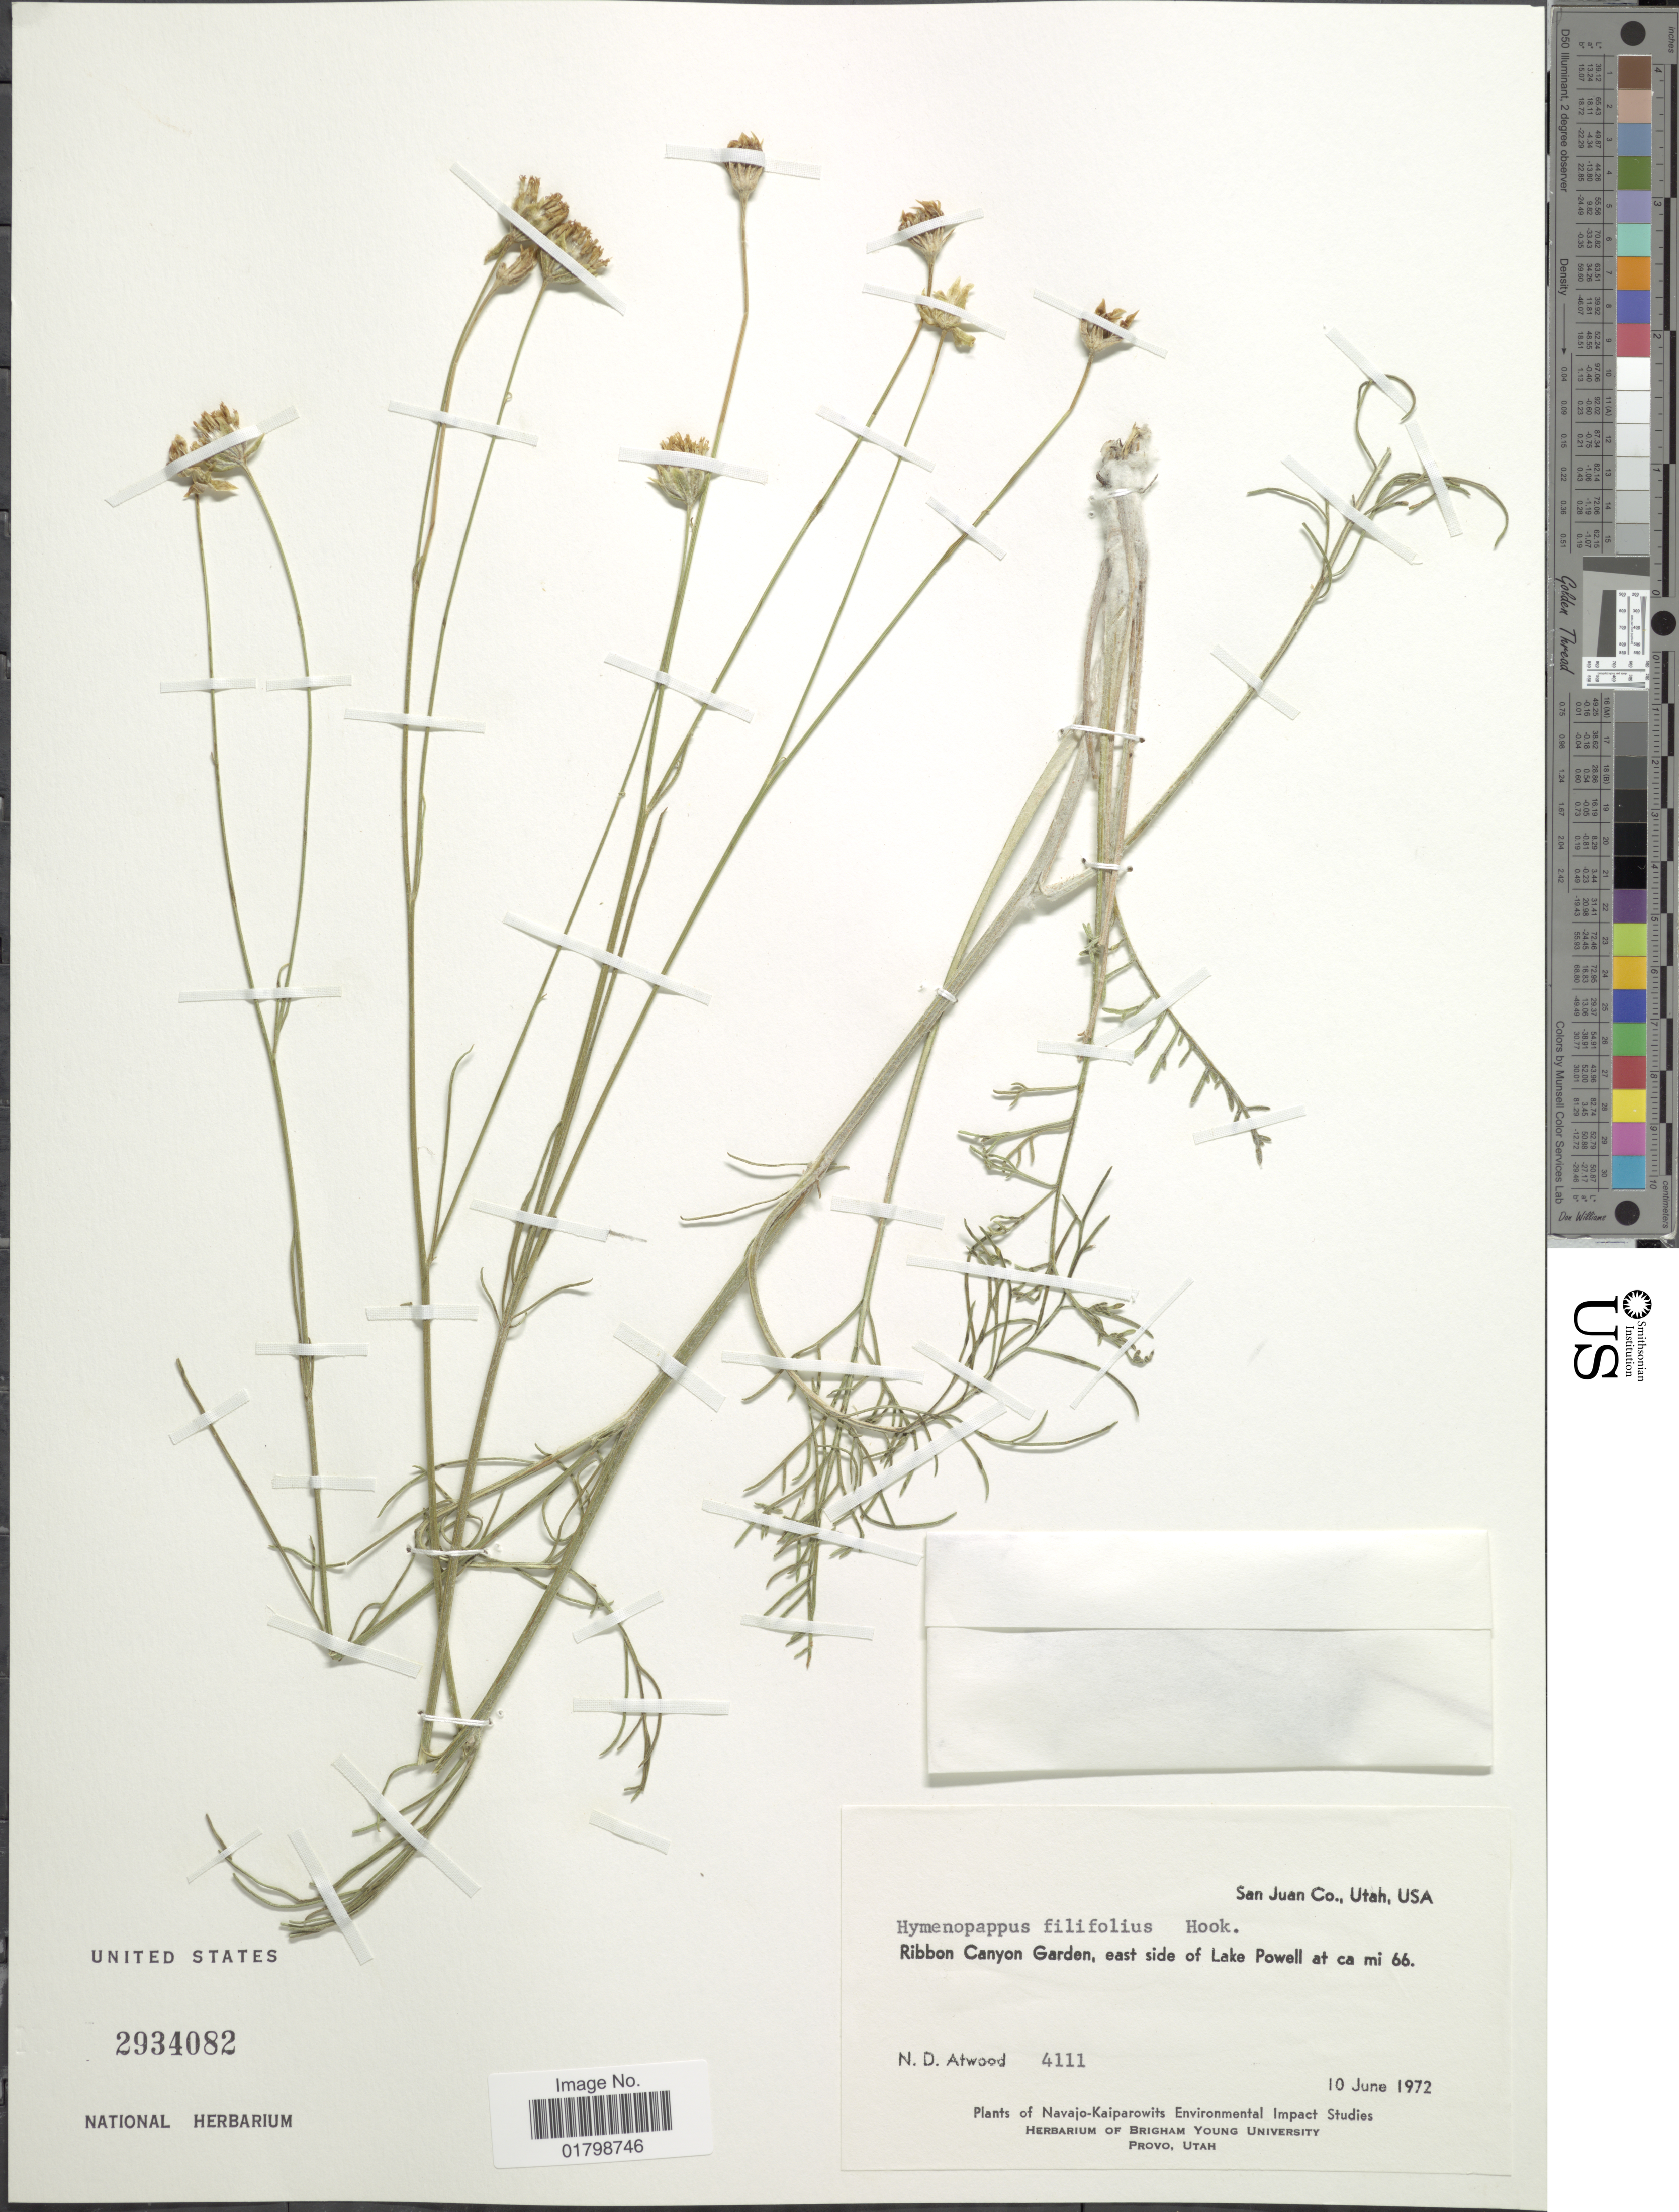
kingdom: Plantae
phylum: Tracheophyta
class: Magnoliopsida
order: Asterales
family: Asteraceae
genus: Hymenopappus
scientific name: Hymenopappus filifolius var. filifolius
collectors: N. Atwood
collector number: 4111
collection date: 1972-06-10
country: United States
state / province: Utah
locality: San Juan Co., Ribbon Canyon Garden, east side of Lae Powell at ca. mi 66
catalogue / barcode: US 2934082